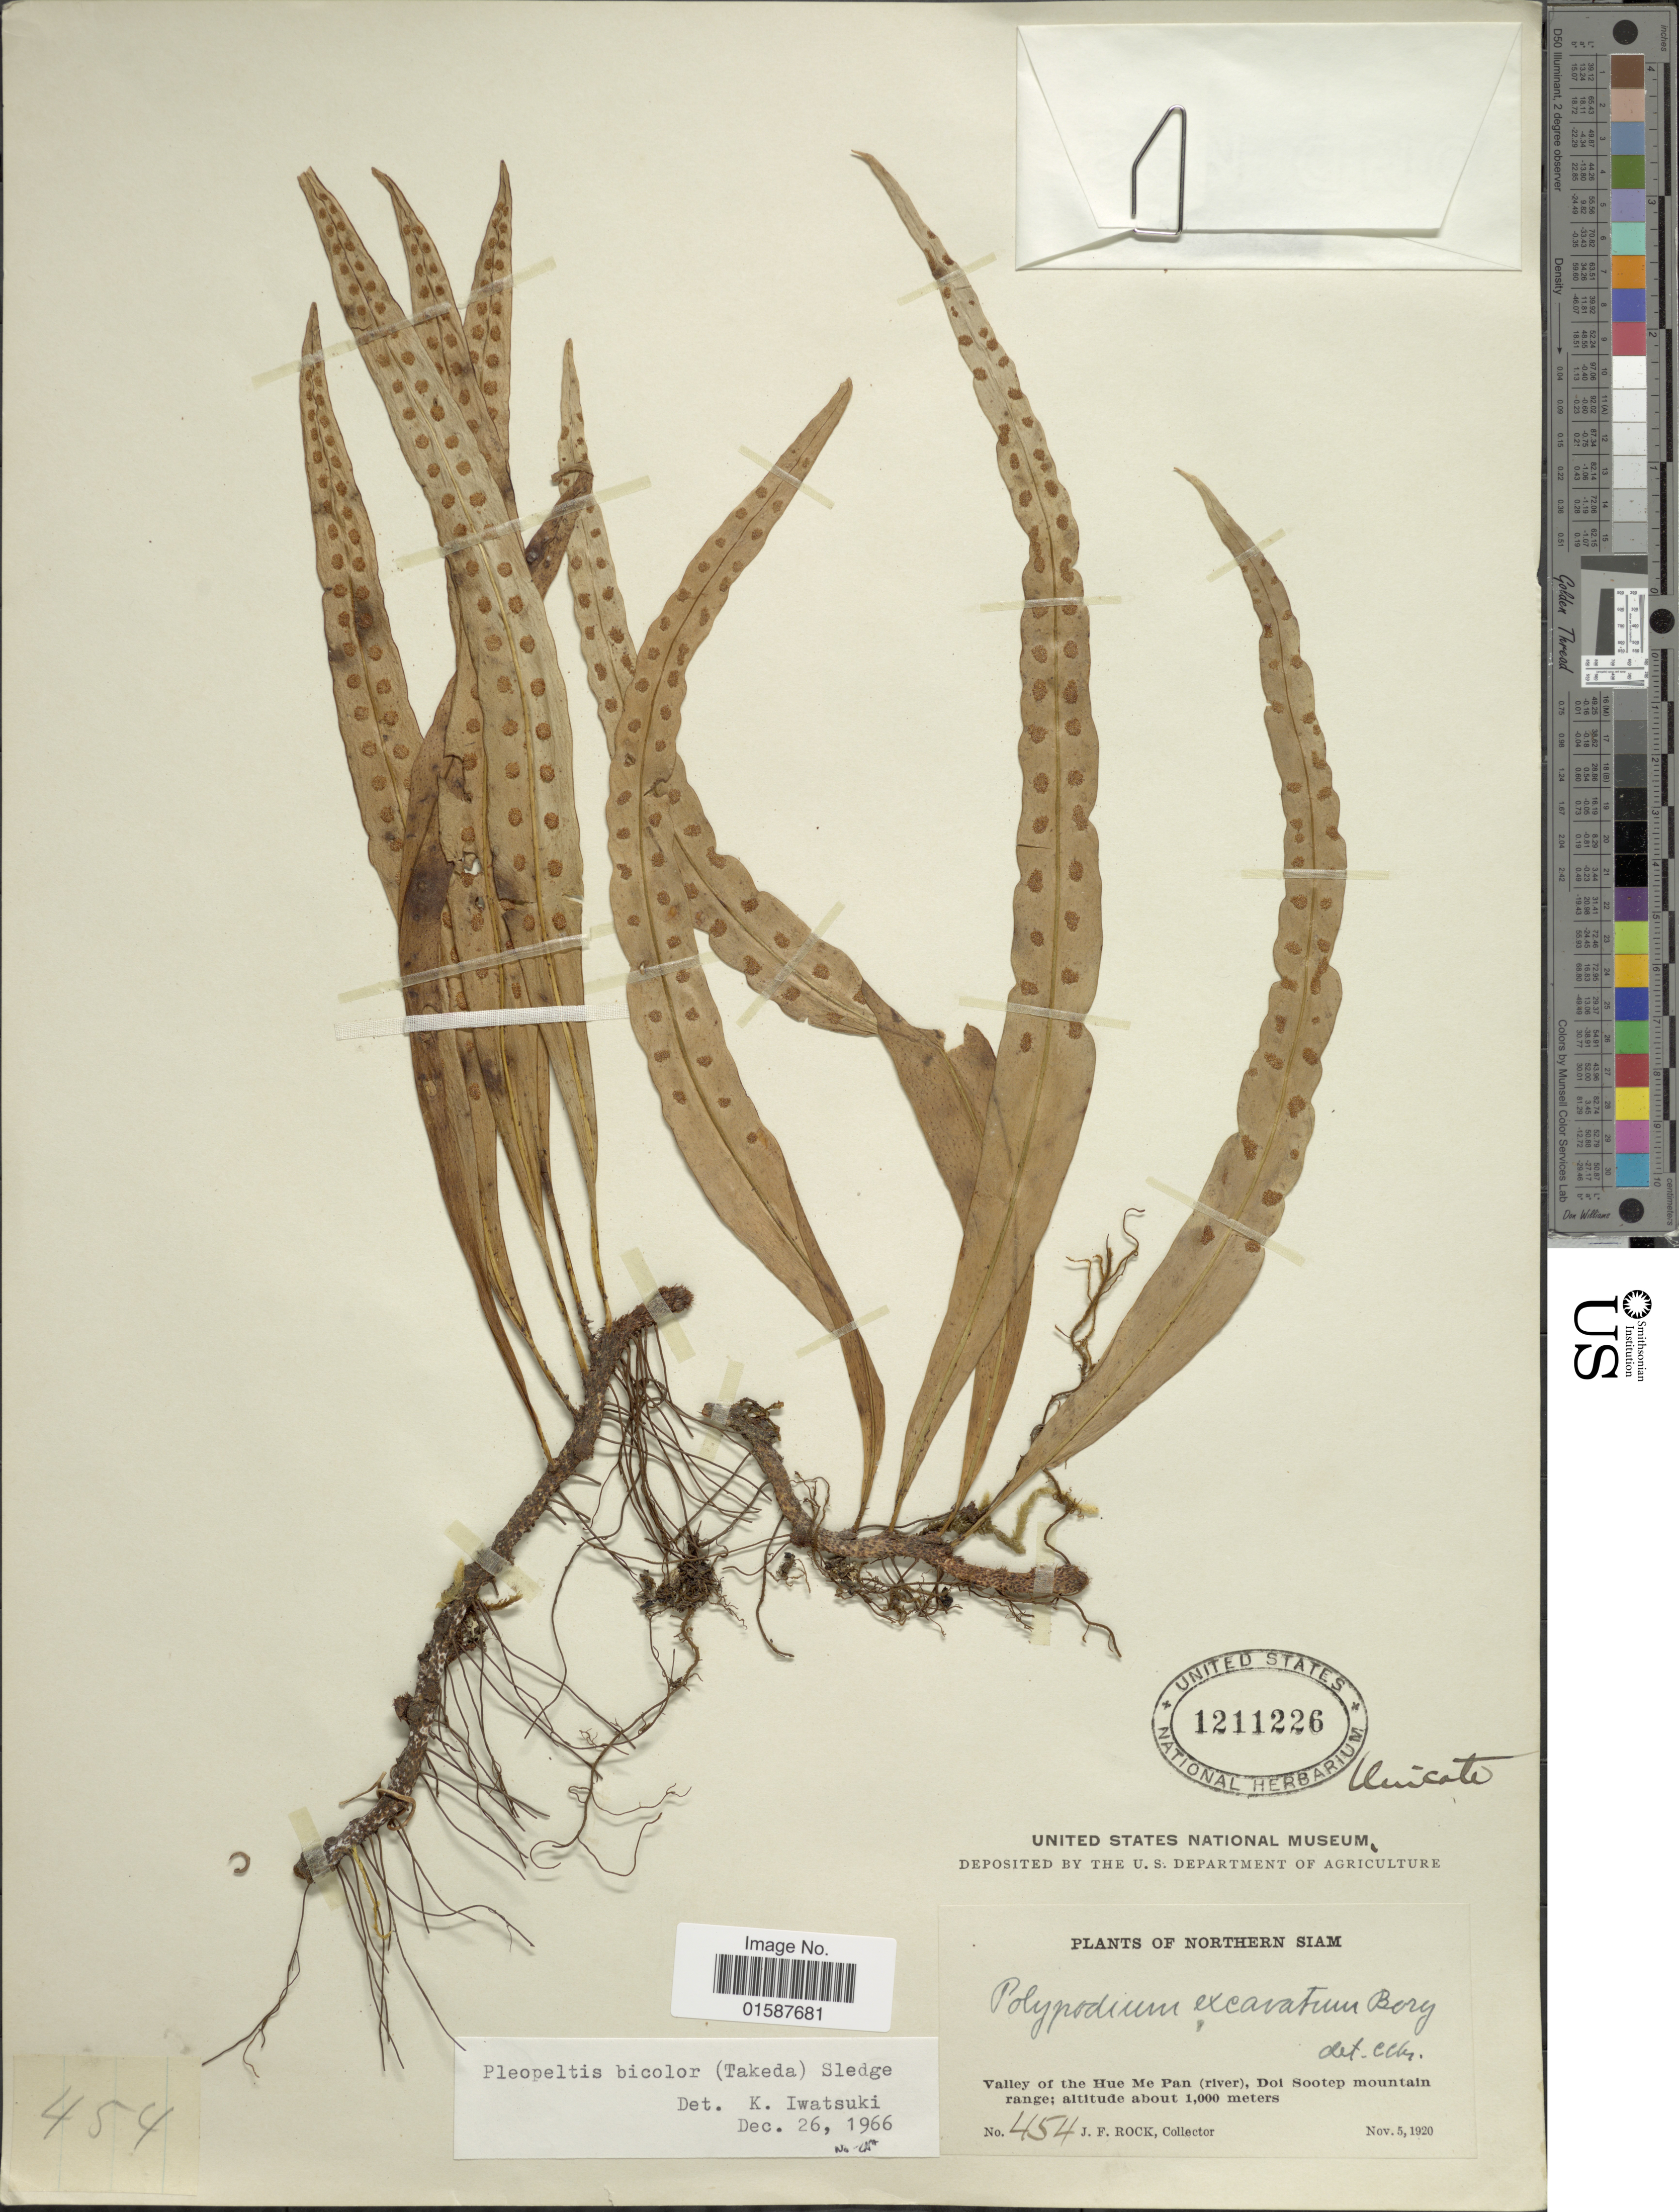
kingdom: Plantae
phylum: Tracheophyta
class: Polypodiopsida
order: Polypodiales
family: Polypodiaceae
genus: Lepisorus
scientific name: Lepisorus bicolor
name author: (Takeda) Ching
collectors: J. Rock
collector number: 454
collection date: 1920-11-05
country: Thailand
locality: Northern Siam, valley of the Hue Me Pan (river), Doi Sootep mountain range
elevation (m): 1000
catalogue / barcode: US 1211226